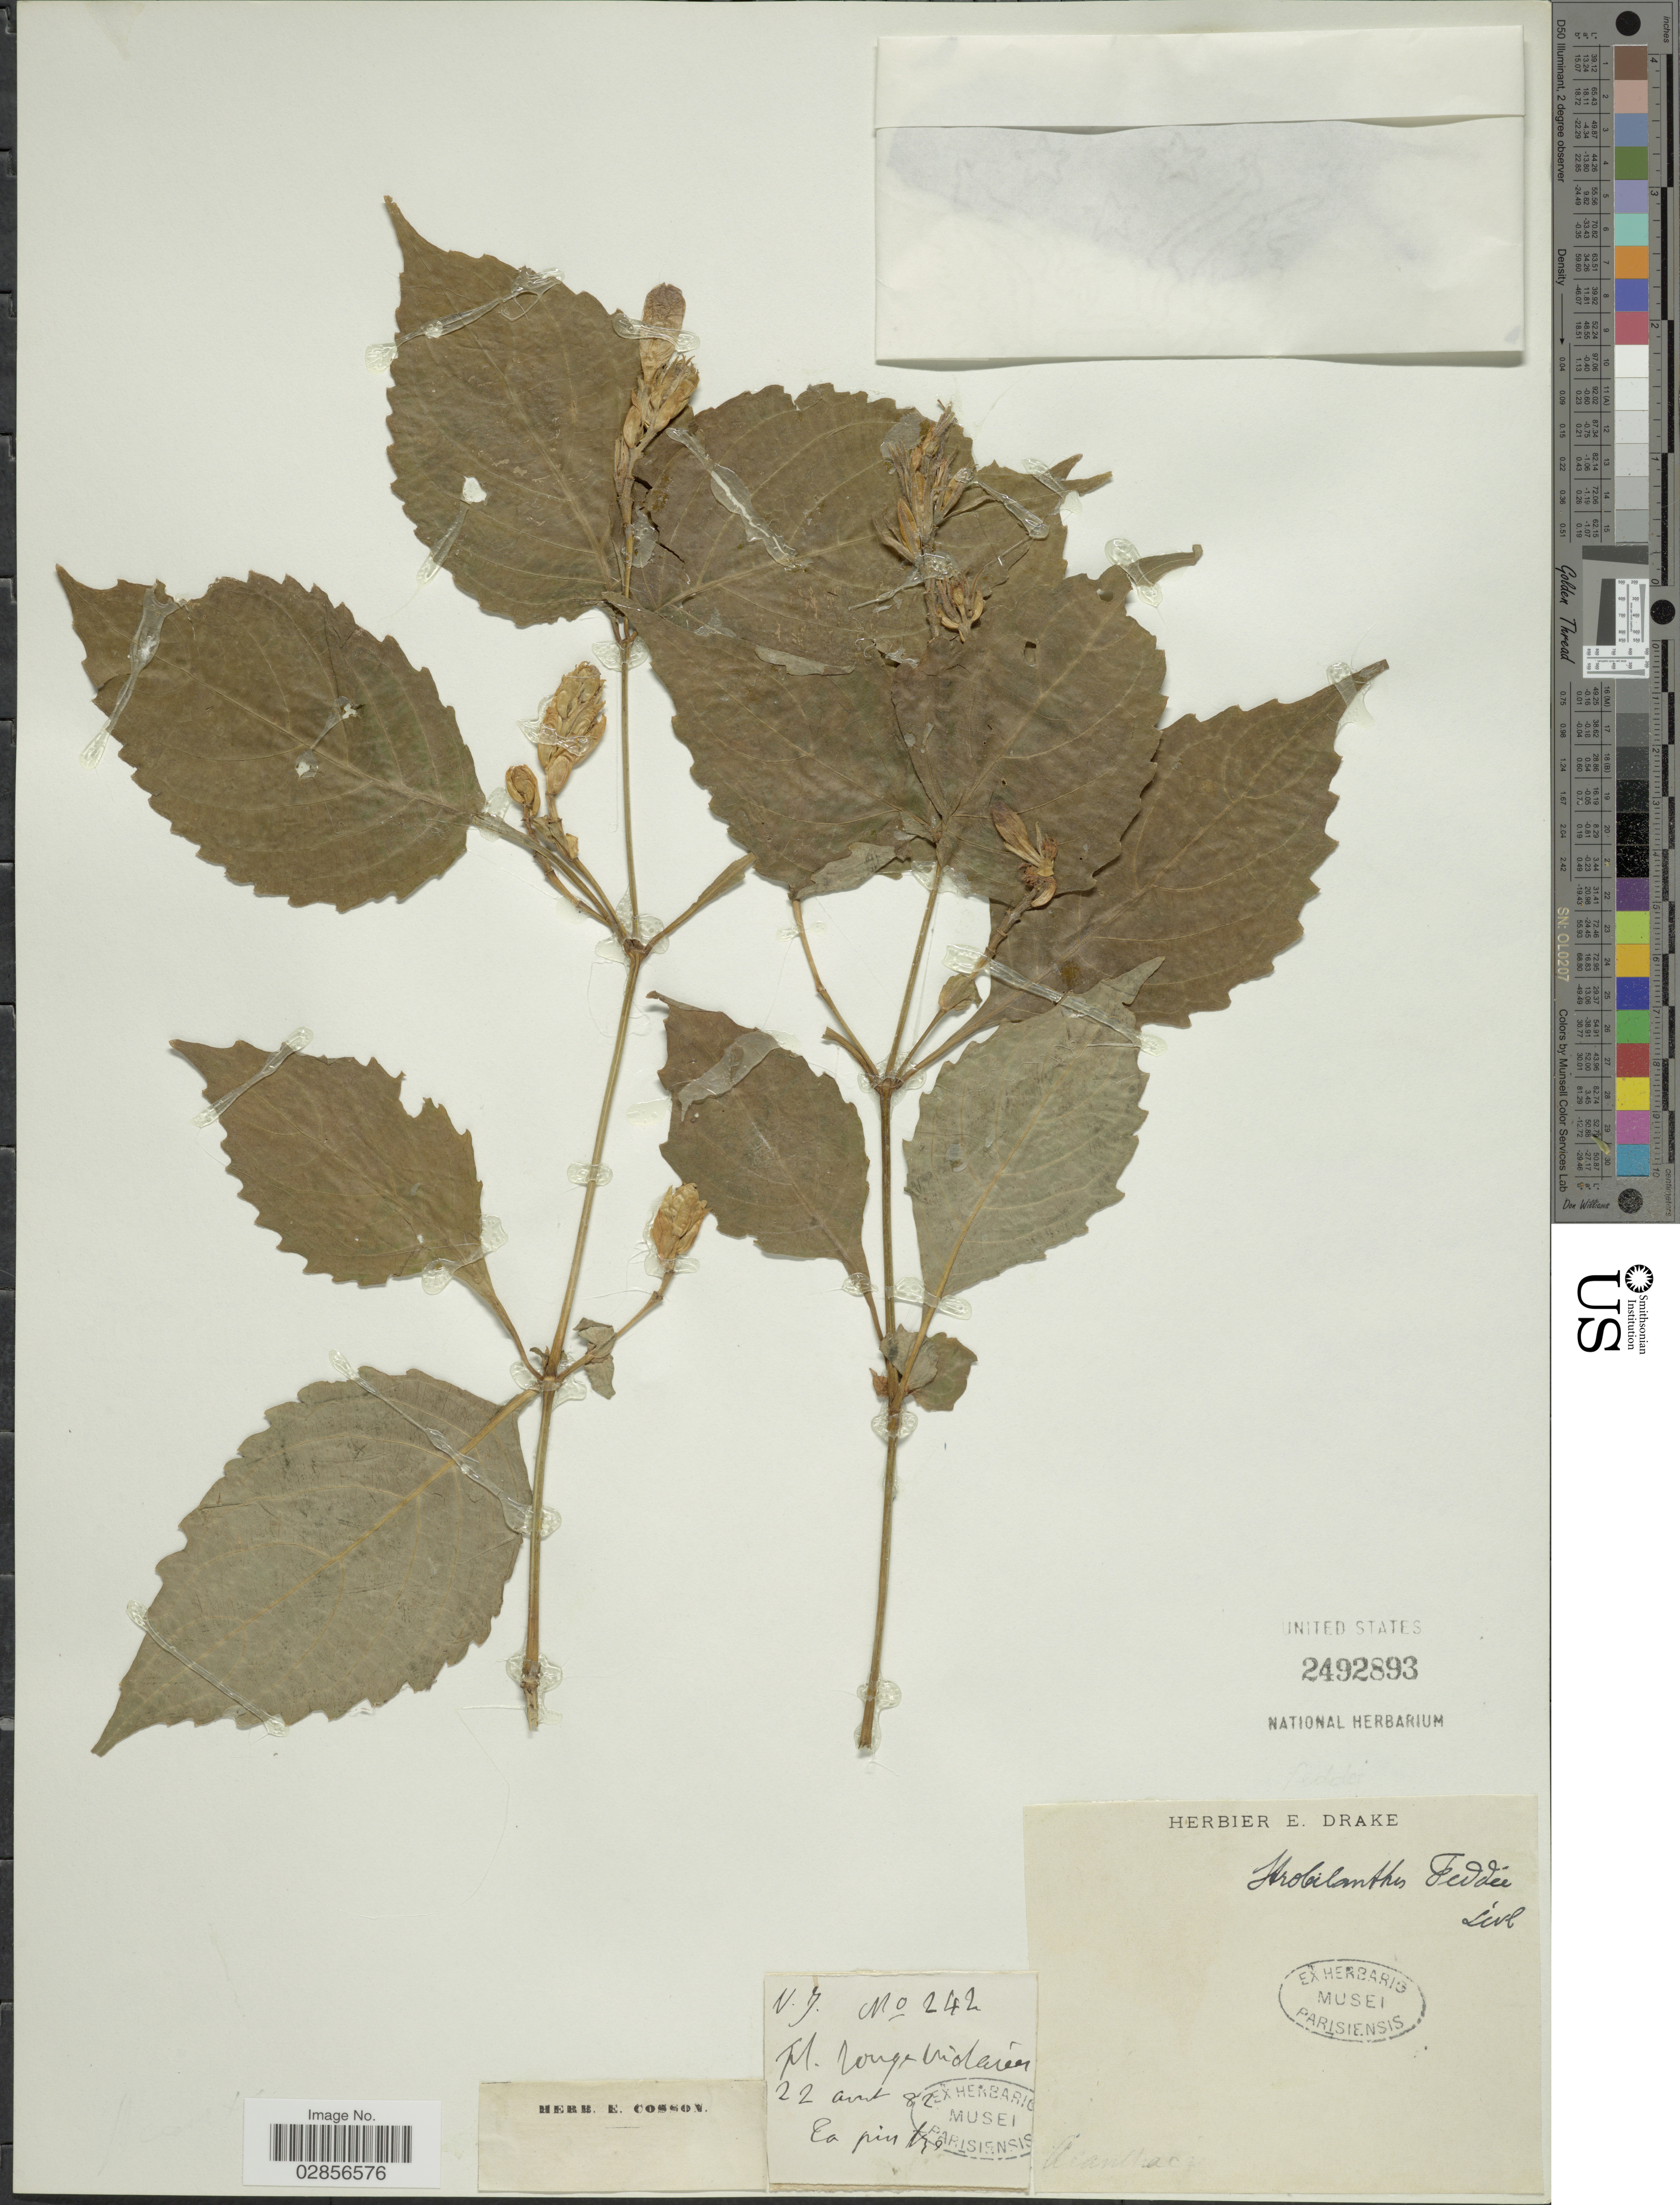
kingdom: Plantae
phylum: Tracheophyta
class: Magnoliopsida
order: Lamiales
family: Acanthaceae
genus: Strobilanthes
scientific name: Strobilanthes oligocephala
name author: T. Anderson ex C.B. Clarke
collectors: ex herb. E. Drake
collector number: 242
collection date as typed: Transcribed d/m/y: 22/8/82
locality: Ta Pintre.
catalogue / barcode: US 2492893